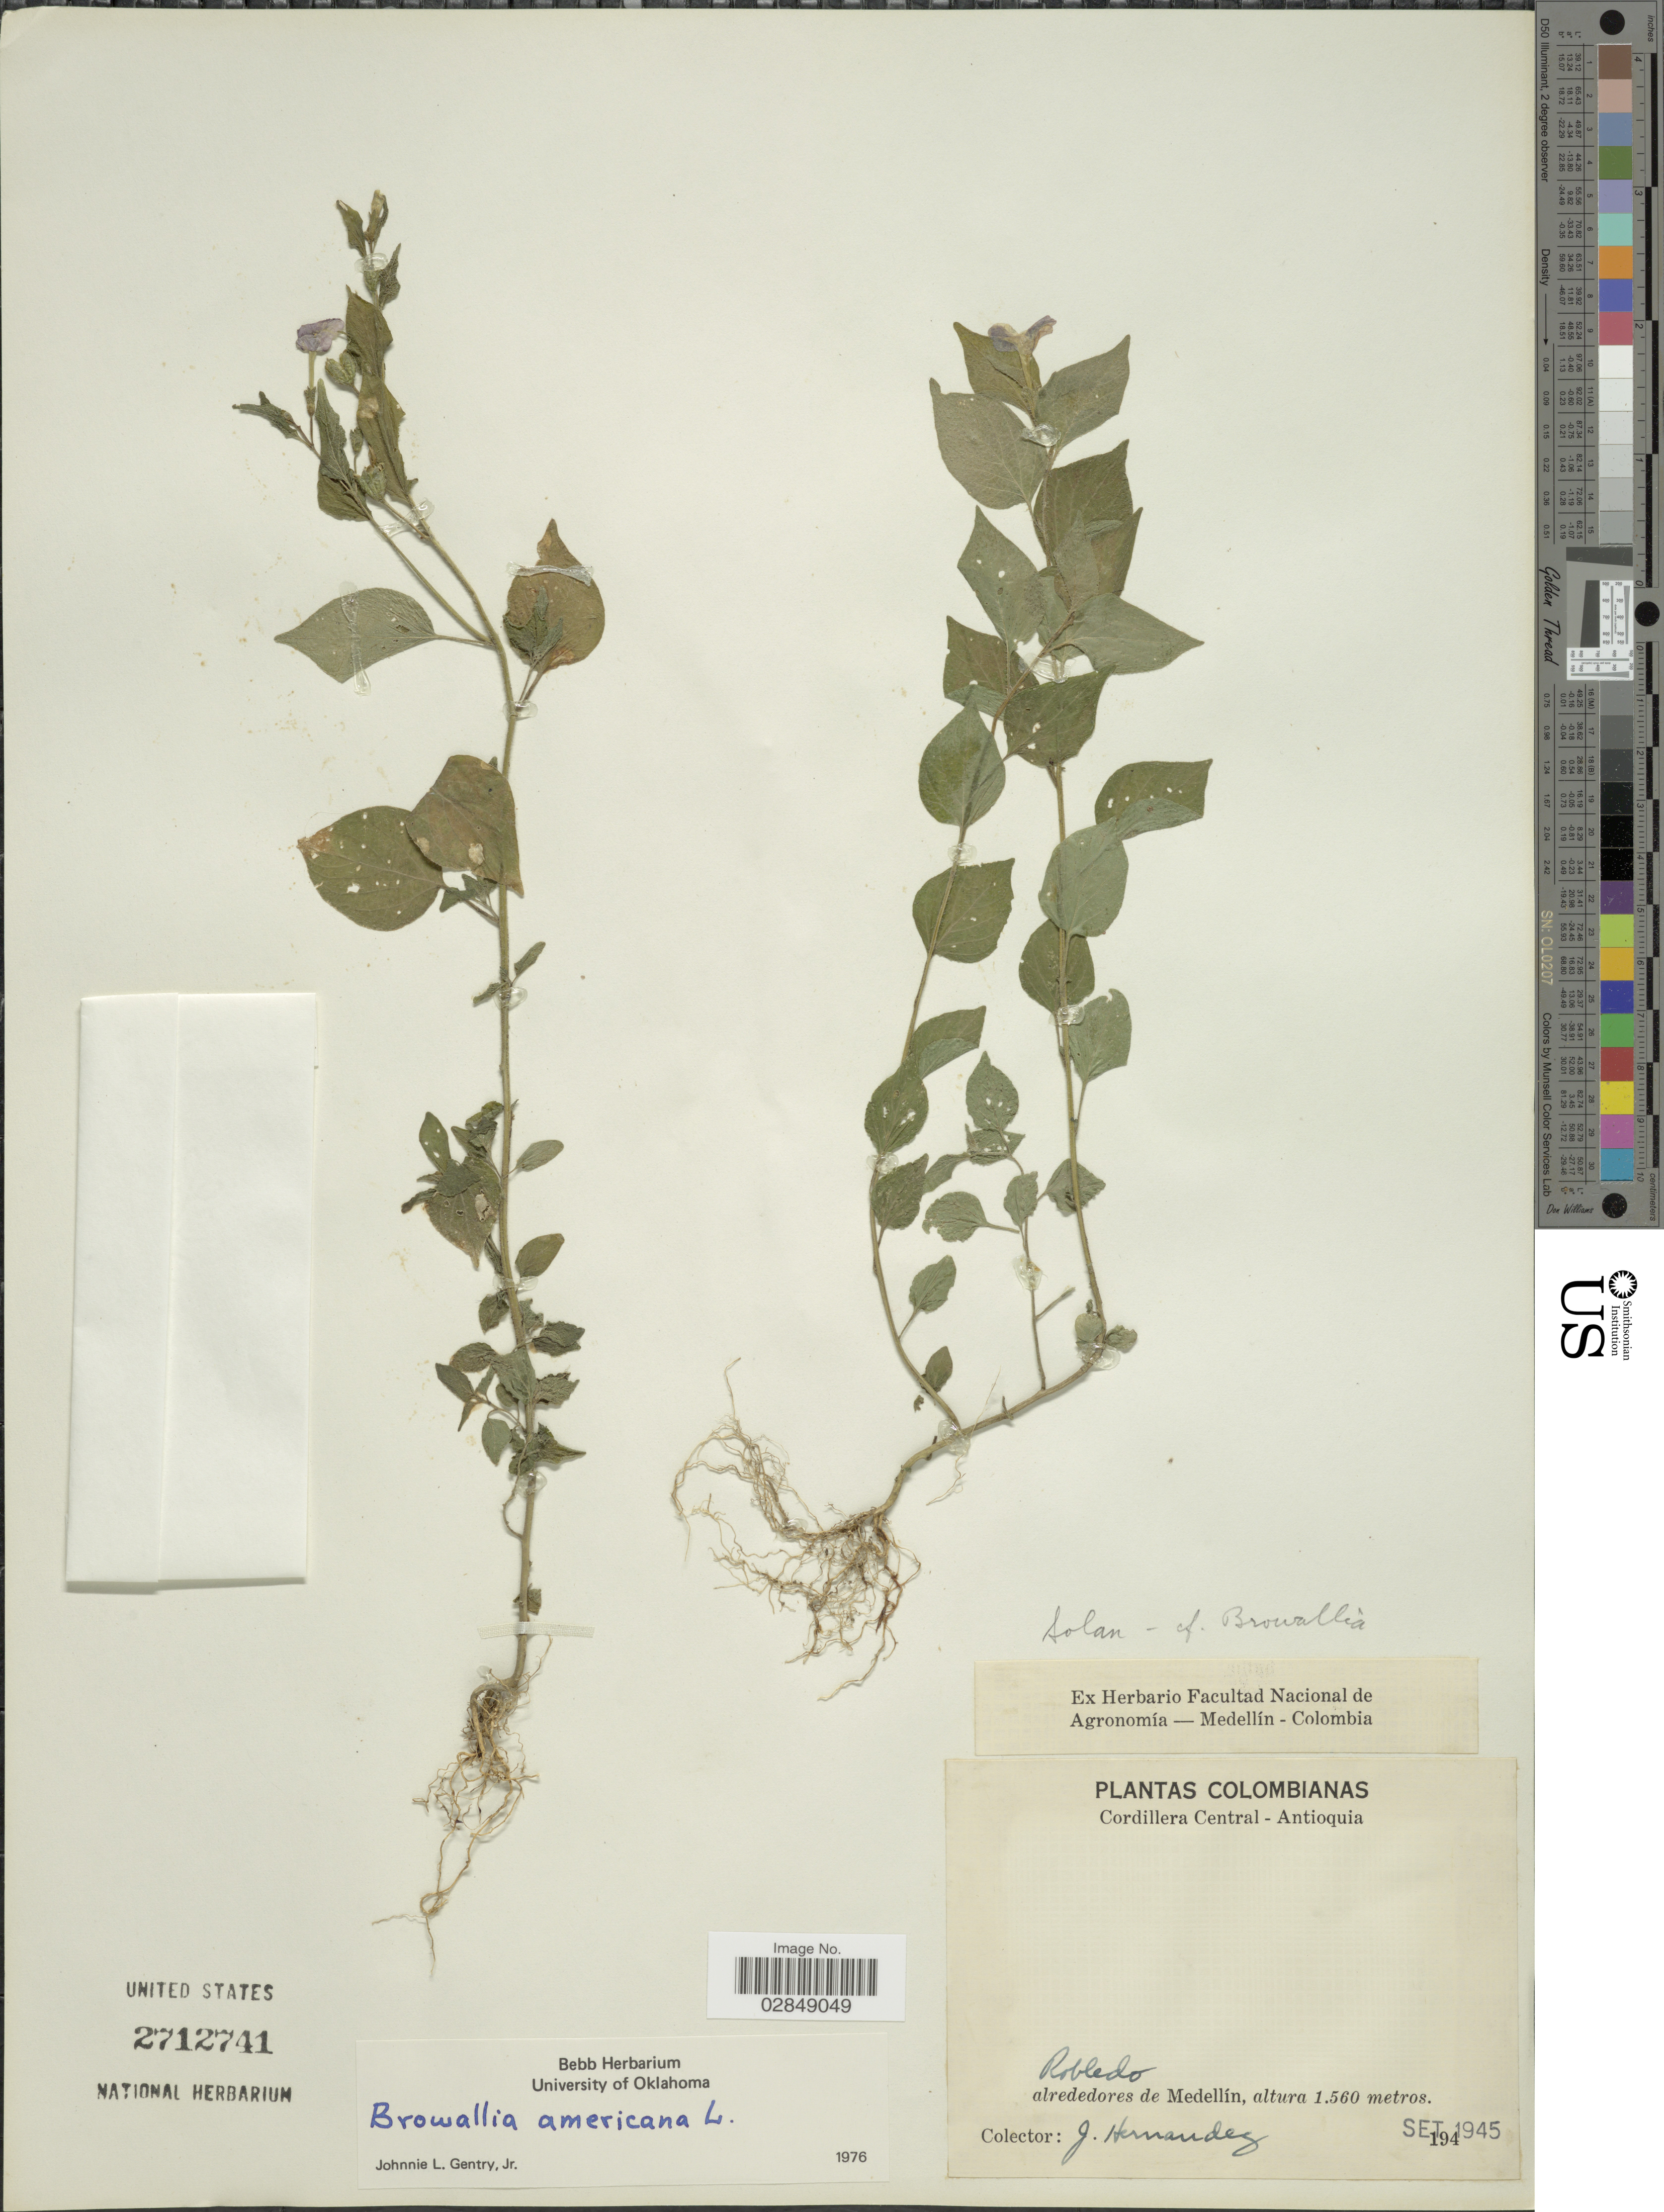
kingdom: Plantae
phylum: Tracheophyta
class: Magnoliopsida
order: Solanales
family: Solanaceae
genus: Browallia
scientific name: Browallia americana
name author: L.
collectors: J. Hernandez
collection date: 1945-09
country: Colombia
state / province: Antioquia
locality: Cordillera Central. Robledo alrededores de Medellín.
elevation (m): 1560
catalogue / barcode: US 2712741